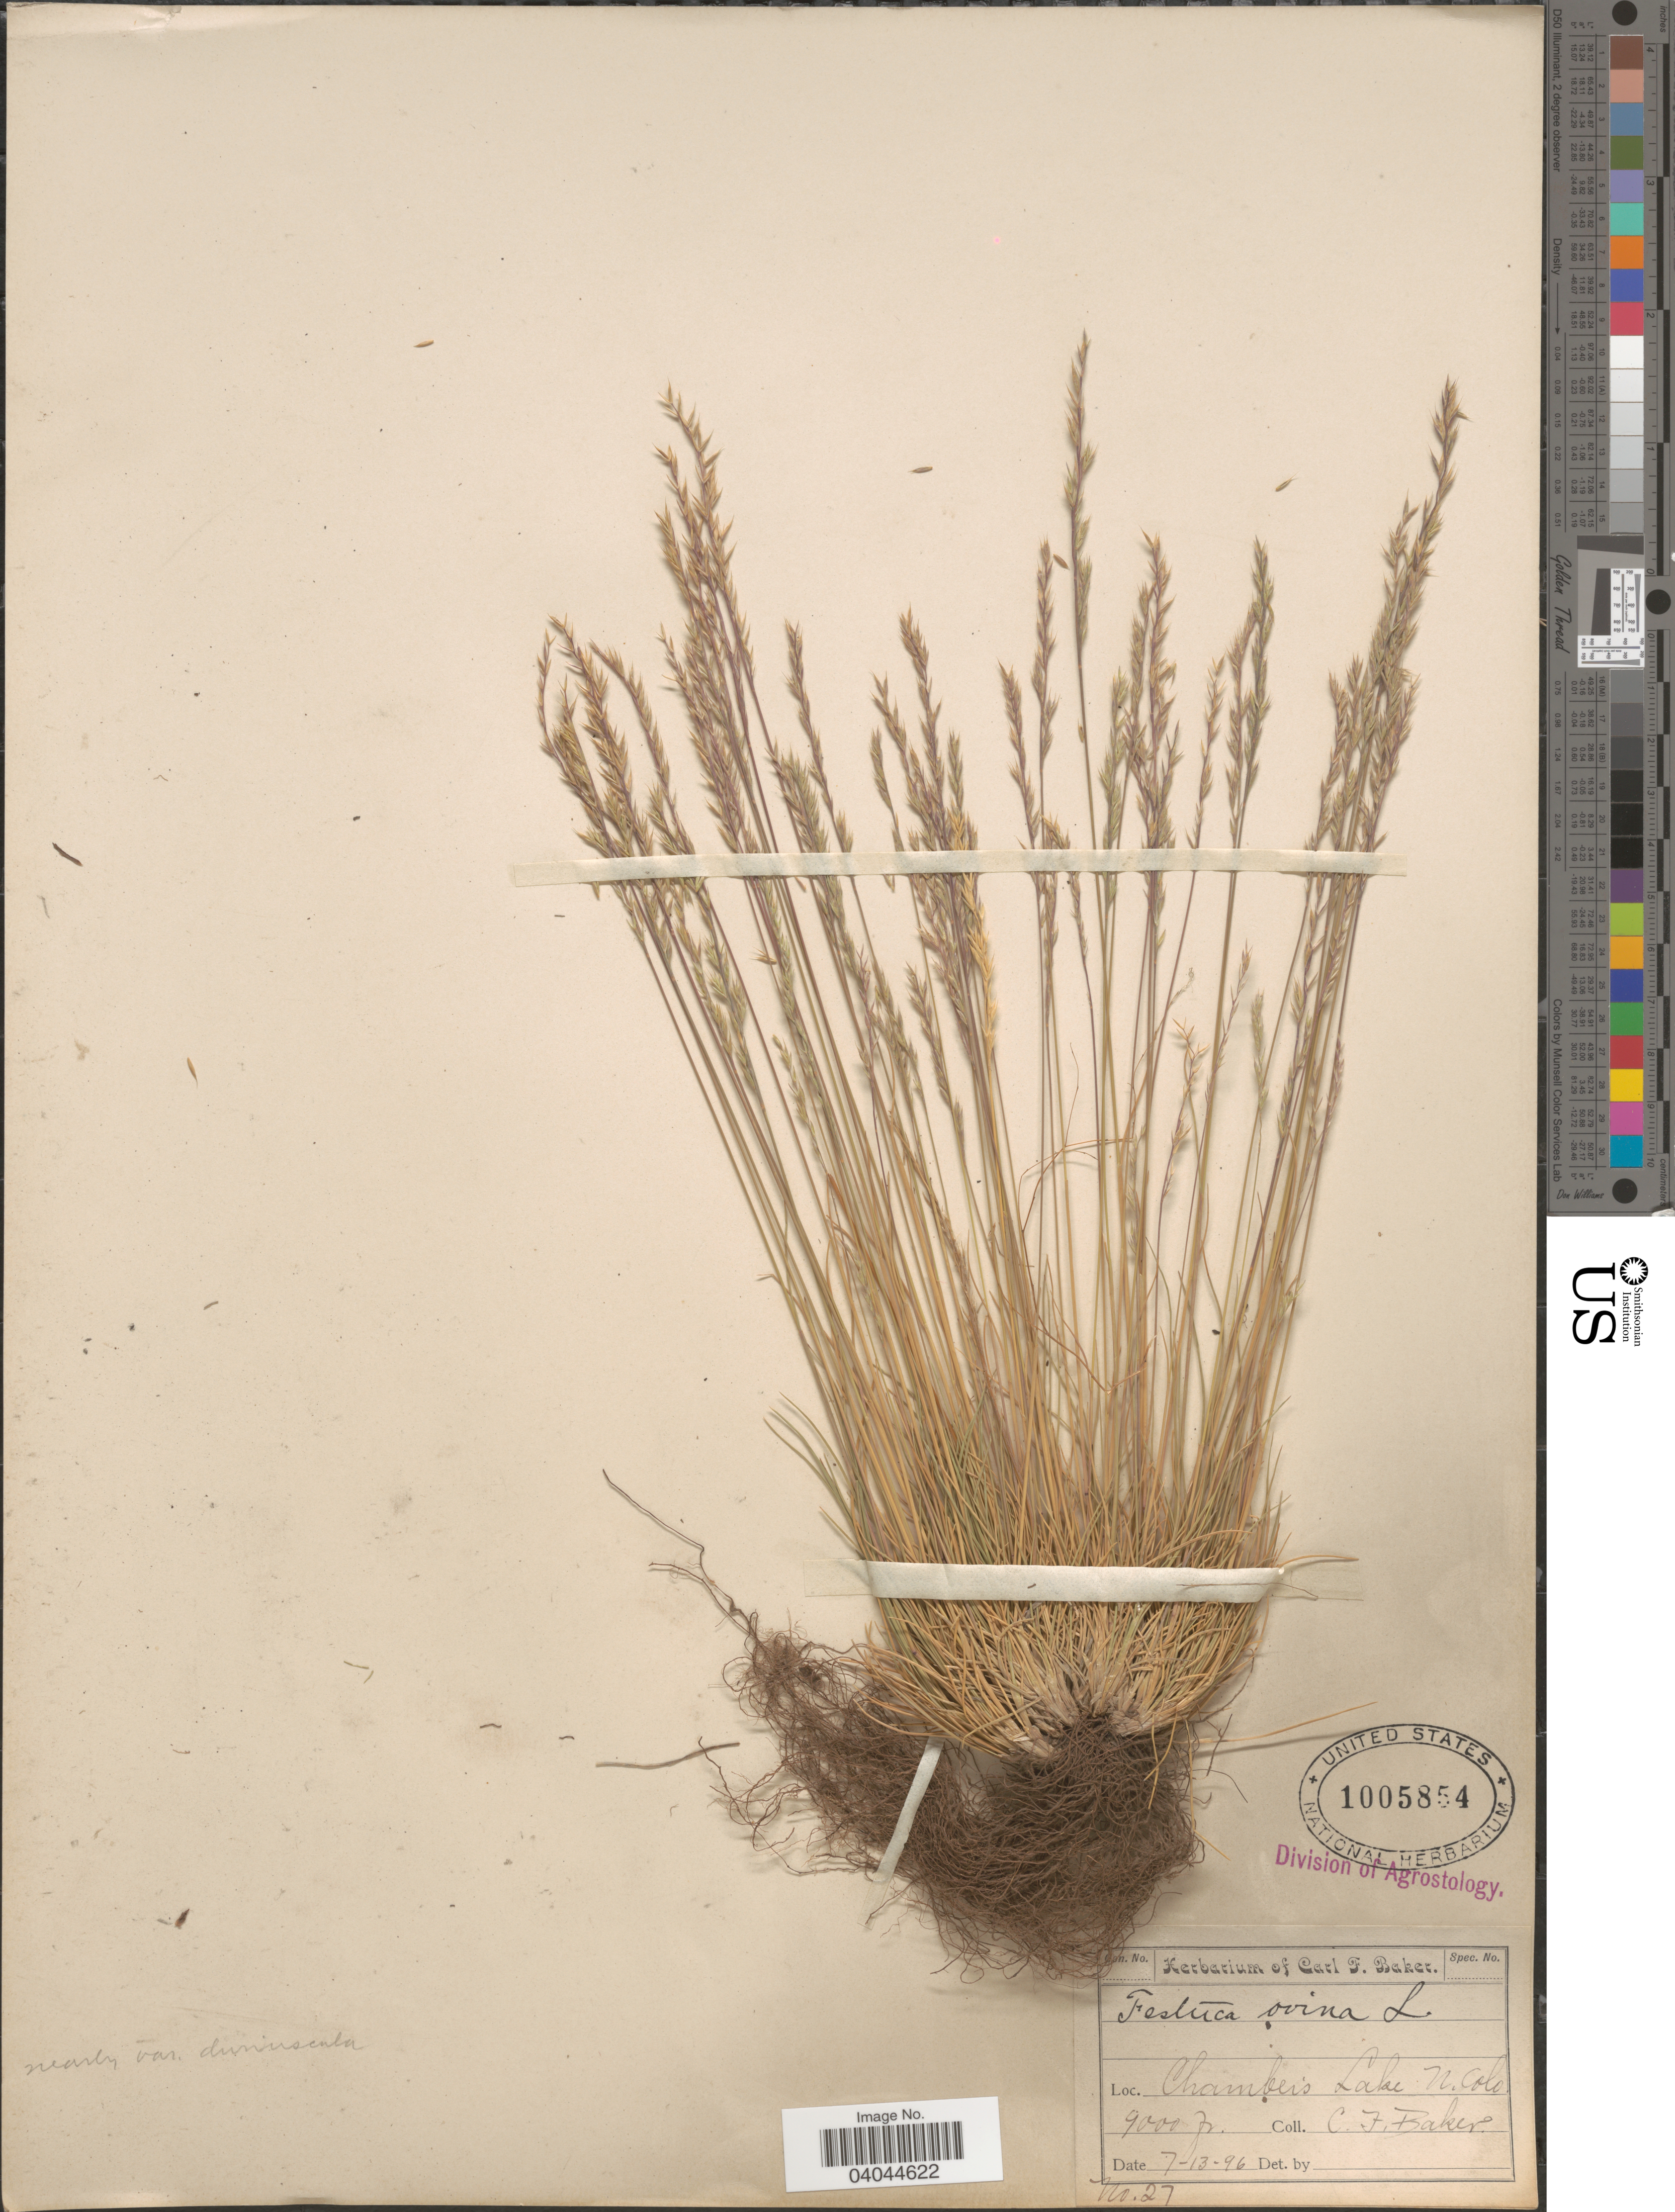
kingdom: Plantae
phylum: Tracheophyta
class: Liliopsida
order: Poales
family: Poaceae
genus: Festuca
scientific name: Festuca ovina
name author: L.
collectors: C. F. Baker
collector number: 27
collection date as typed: Transcribed d/m/y: 13/7/96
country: United States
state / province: Colorado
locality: Chamber's Lake. N. Colo.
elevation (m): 2743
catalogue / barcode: US 1005854